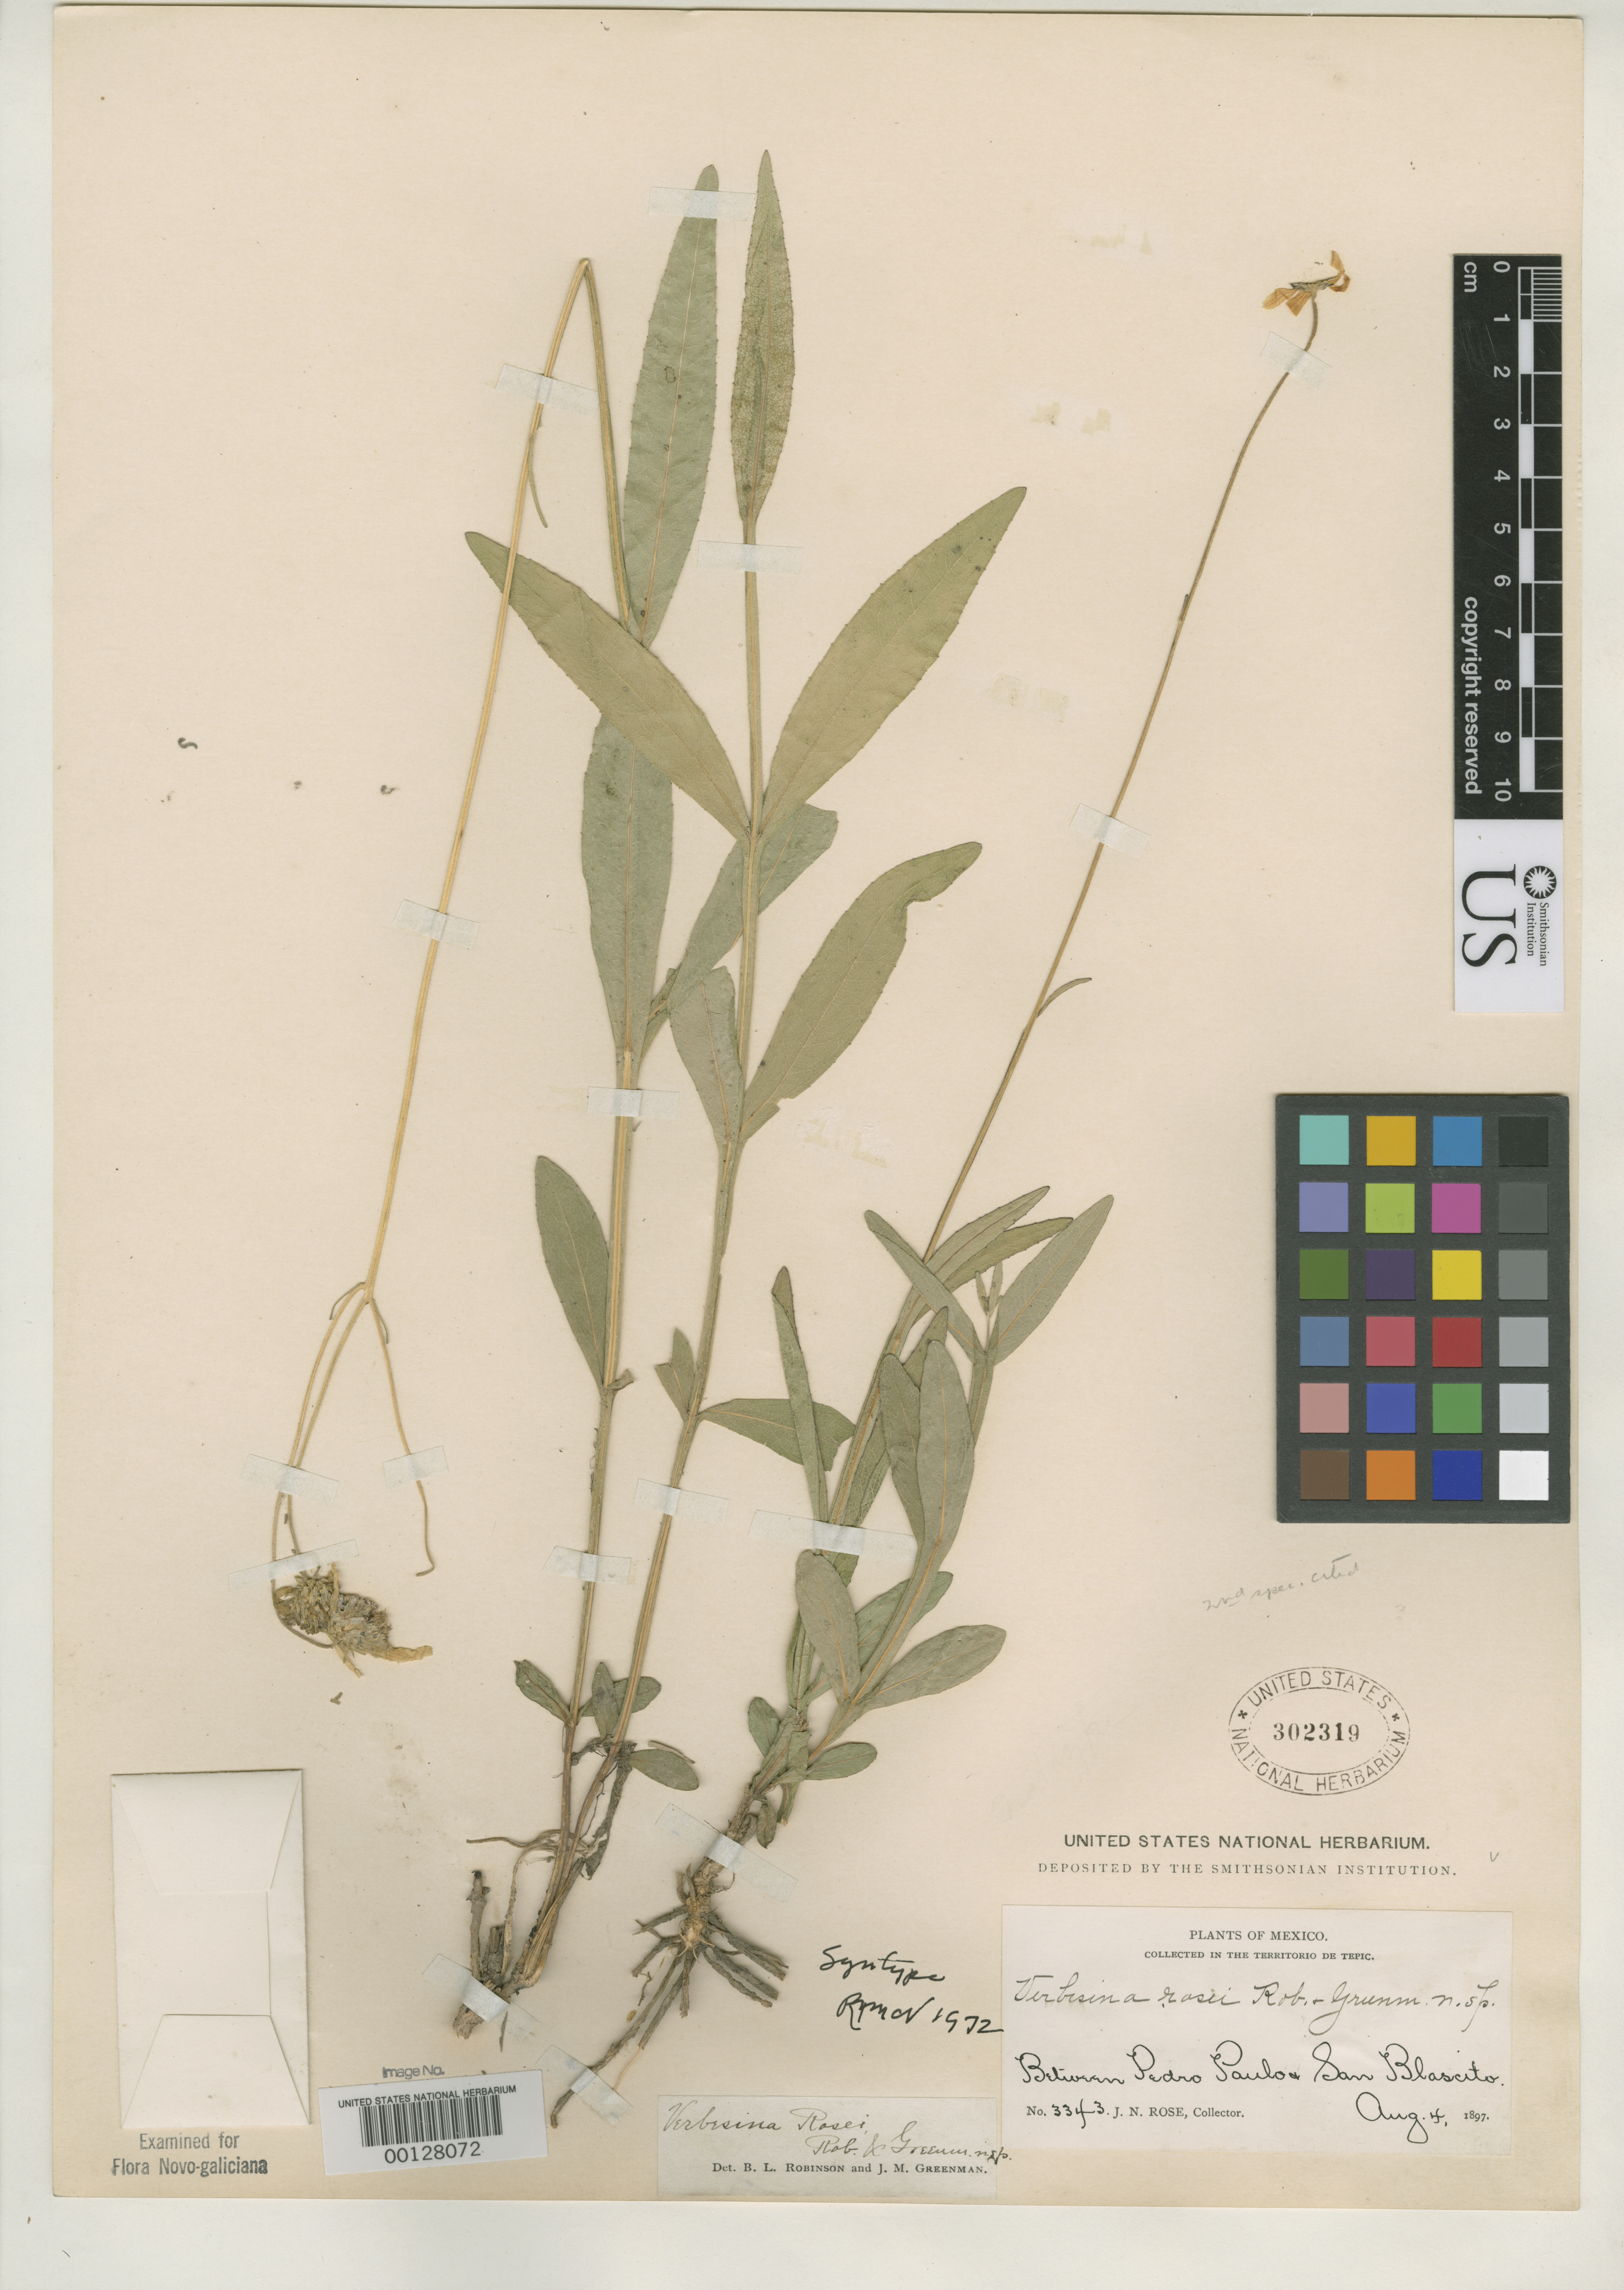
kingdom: Plantae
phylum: Tracheophyta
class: Magnoliopsida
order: Asterales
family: Asteraceae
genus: Verbesina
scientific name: Verbesina rosei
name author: B.L. Rob. & Greenm.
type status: Syntype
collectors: J. N. Rose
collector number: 3343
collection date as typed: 04 Aug 1897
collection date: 1897-08-04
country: Mexico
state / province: Nayarit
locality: Between Pedro Paulo and San Blascito.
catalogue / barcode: US 302319